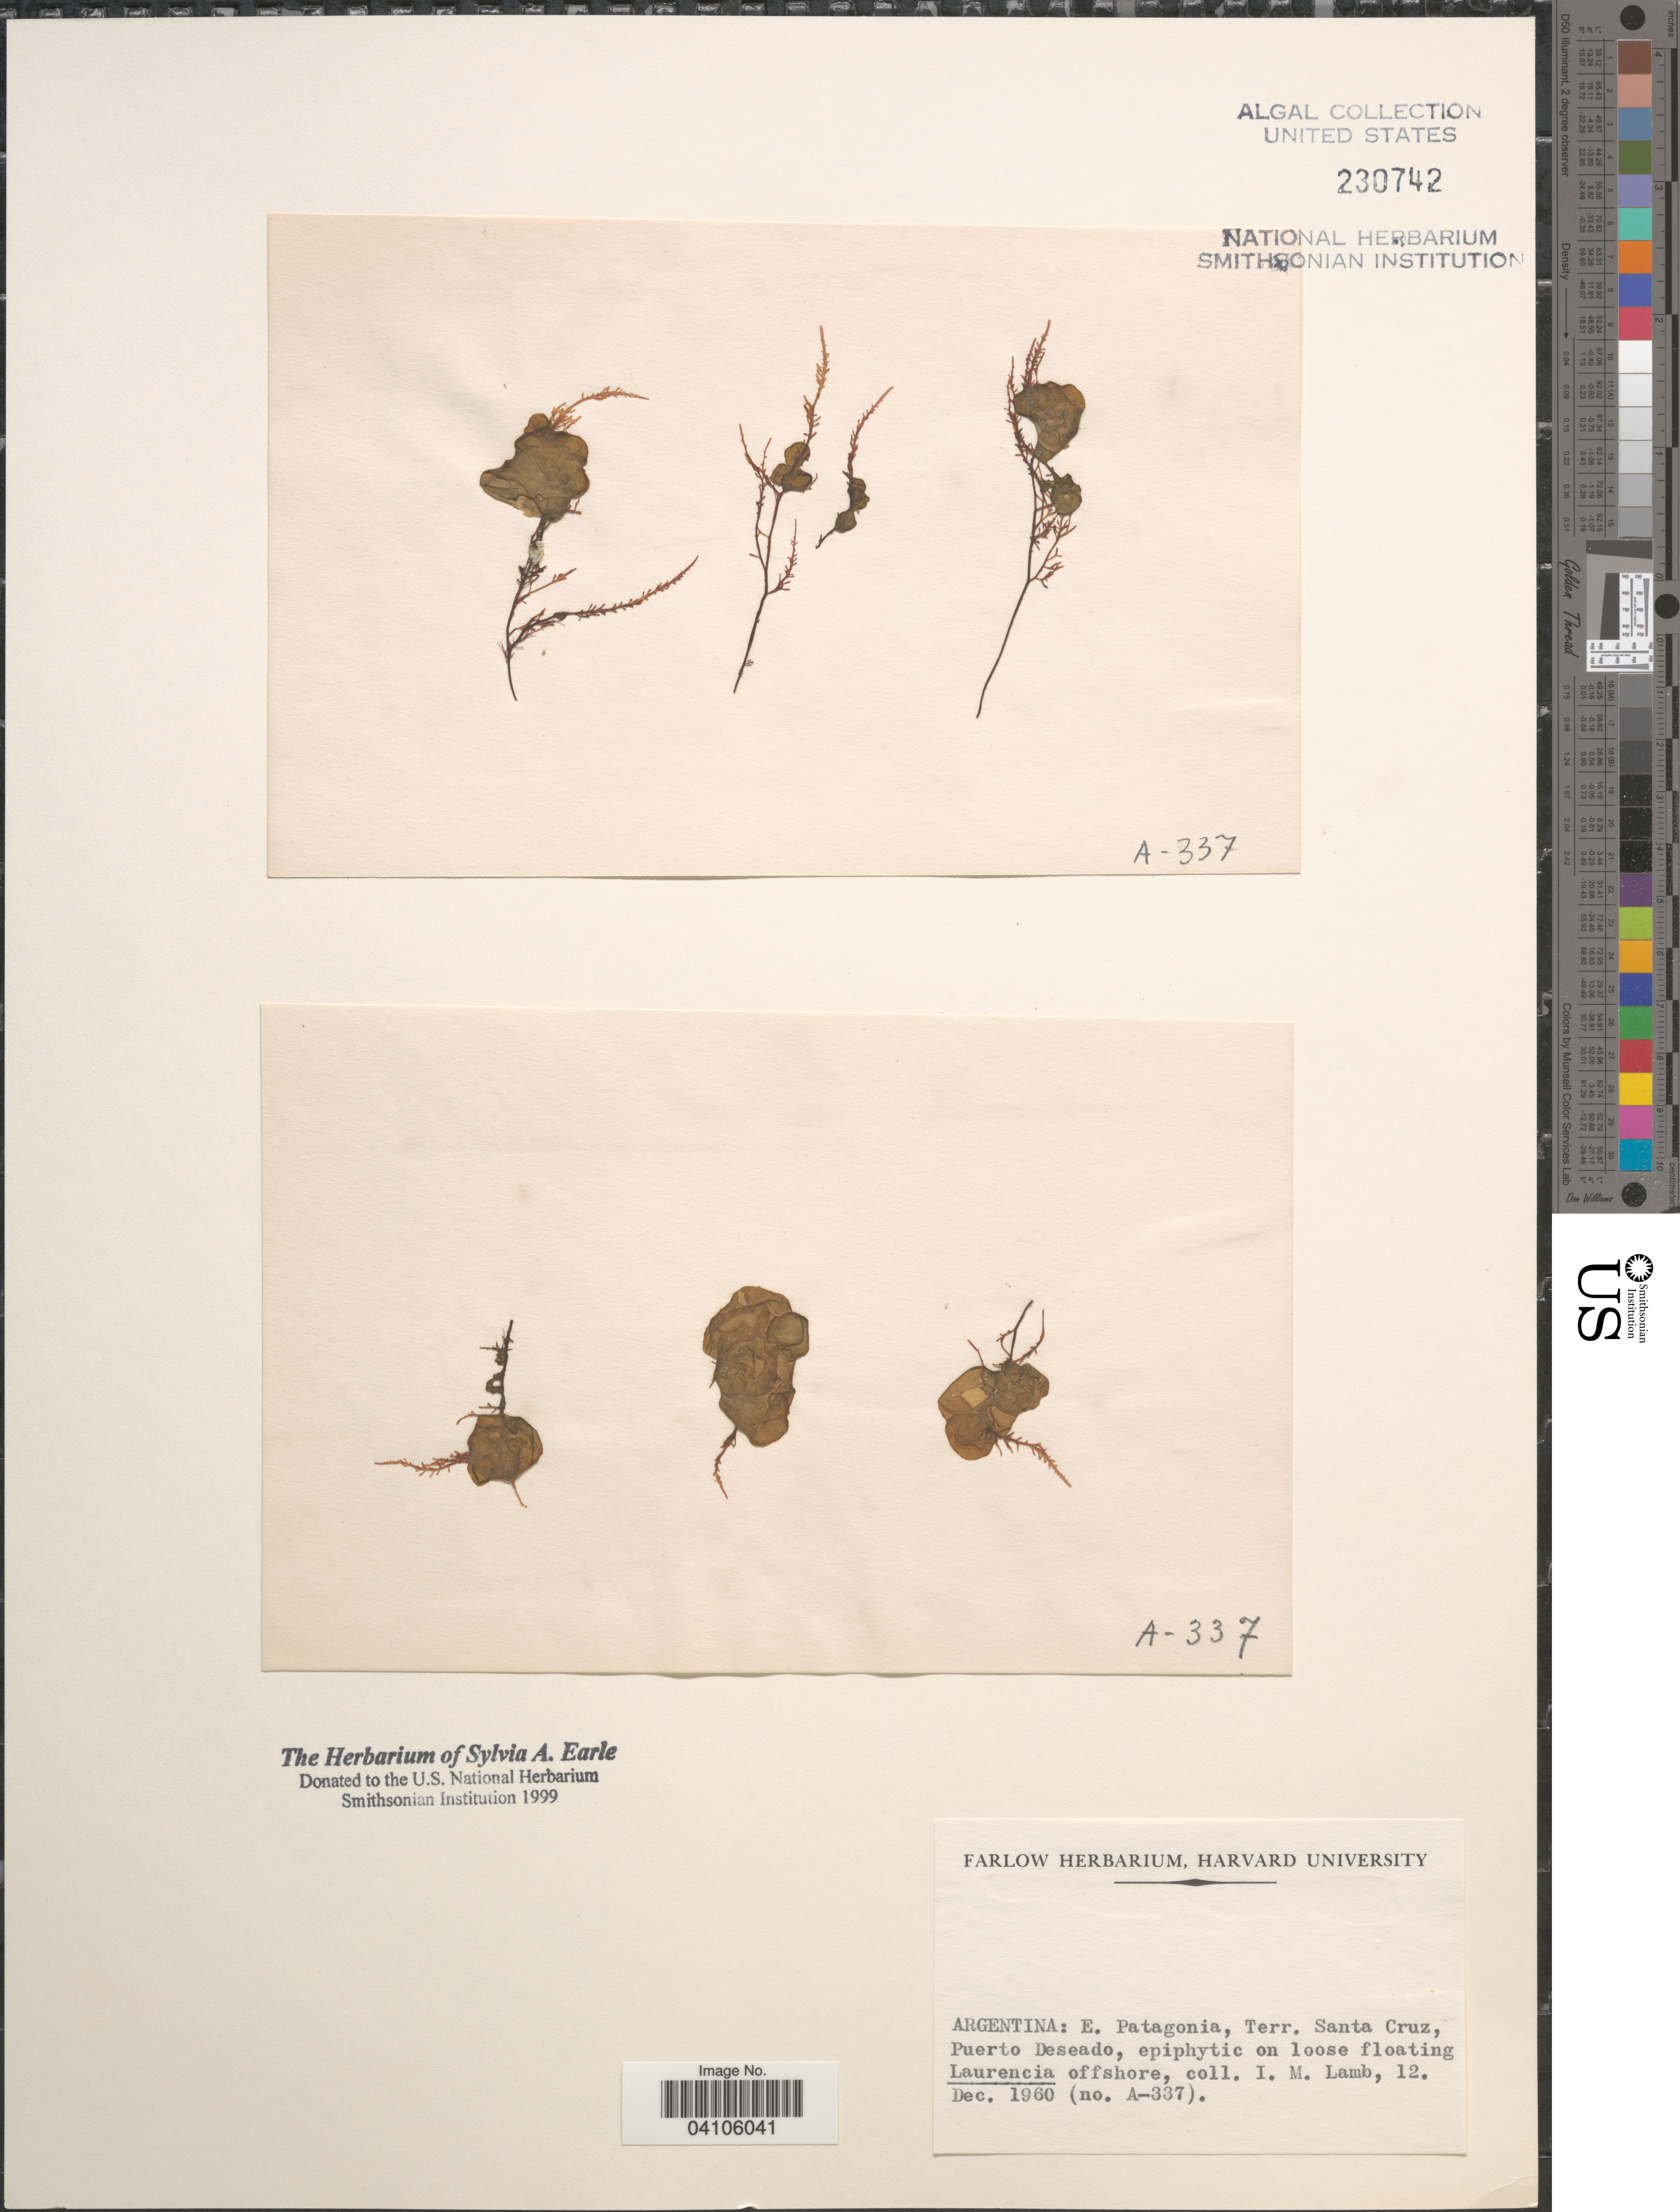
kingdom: Plantae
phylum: Rhodophyta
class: Florideophyceae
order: Ceramiales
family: Rhodomelaceae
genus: Laurencia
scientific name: Laurencia sp.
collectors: I. M. Lamb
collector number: A-337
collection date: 1960-12-12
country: Argentina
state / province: Santa Cruz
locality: E. Patagonia, Terr. Santa Cruz, Puerto Deseado.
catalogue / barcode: US 230742